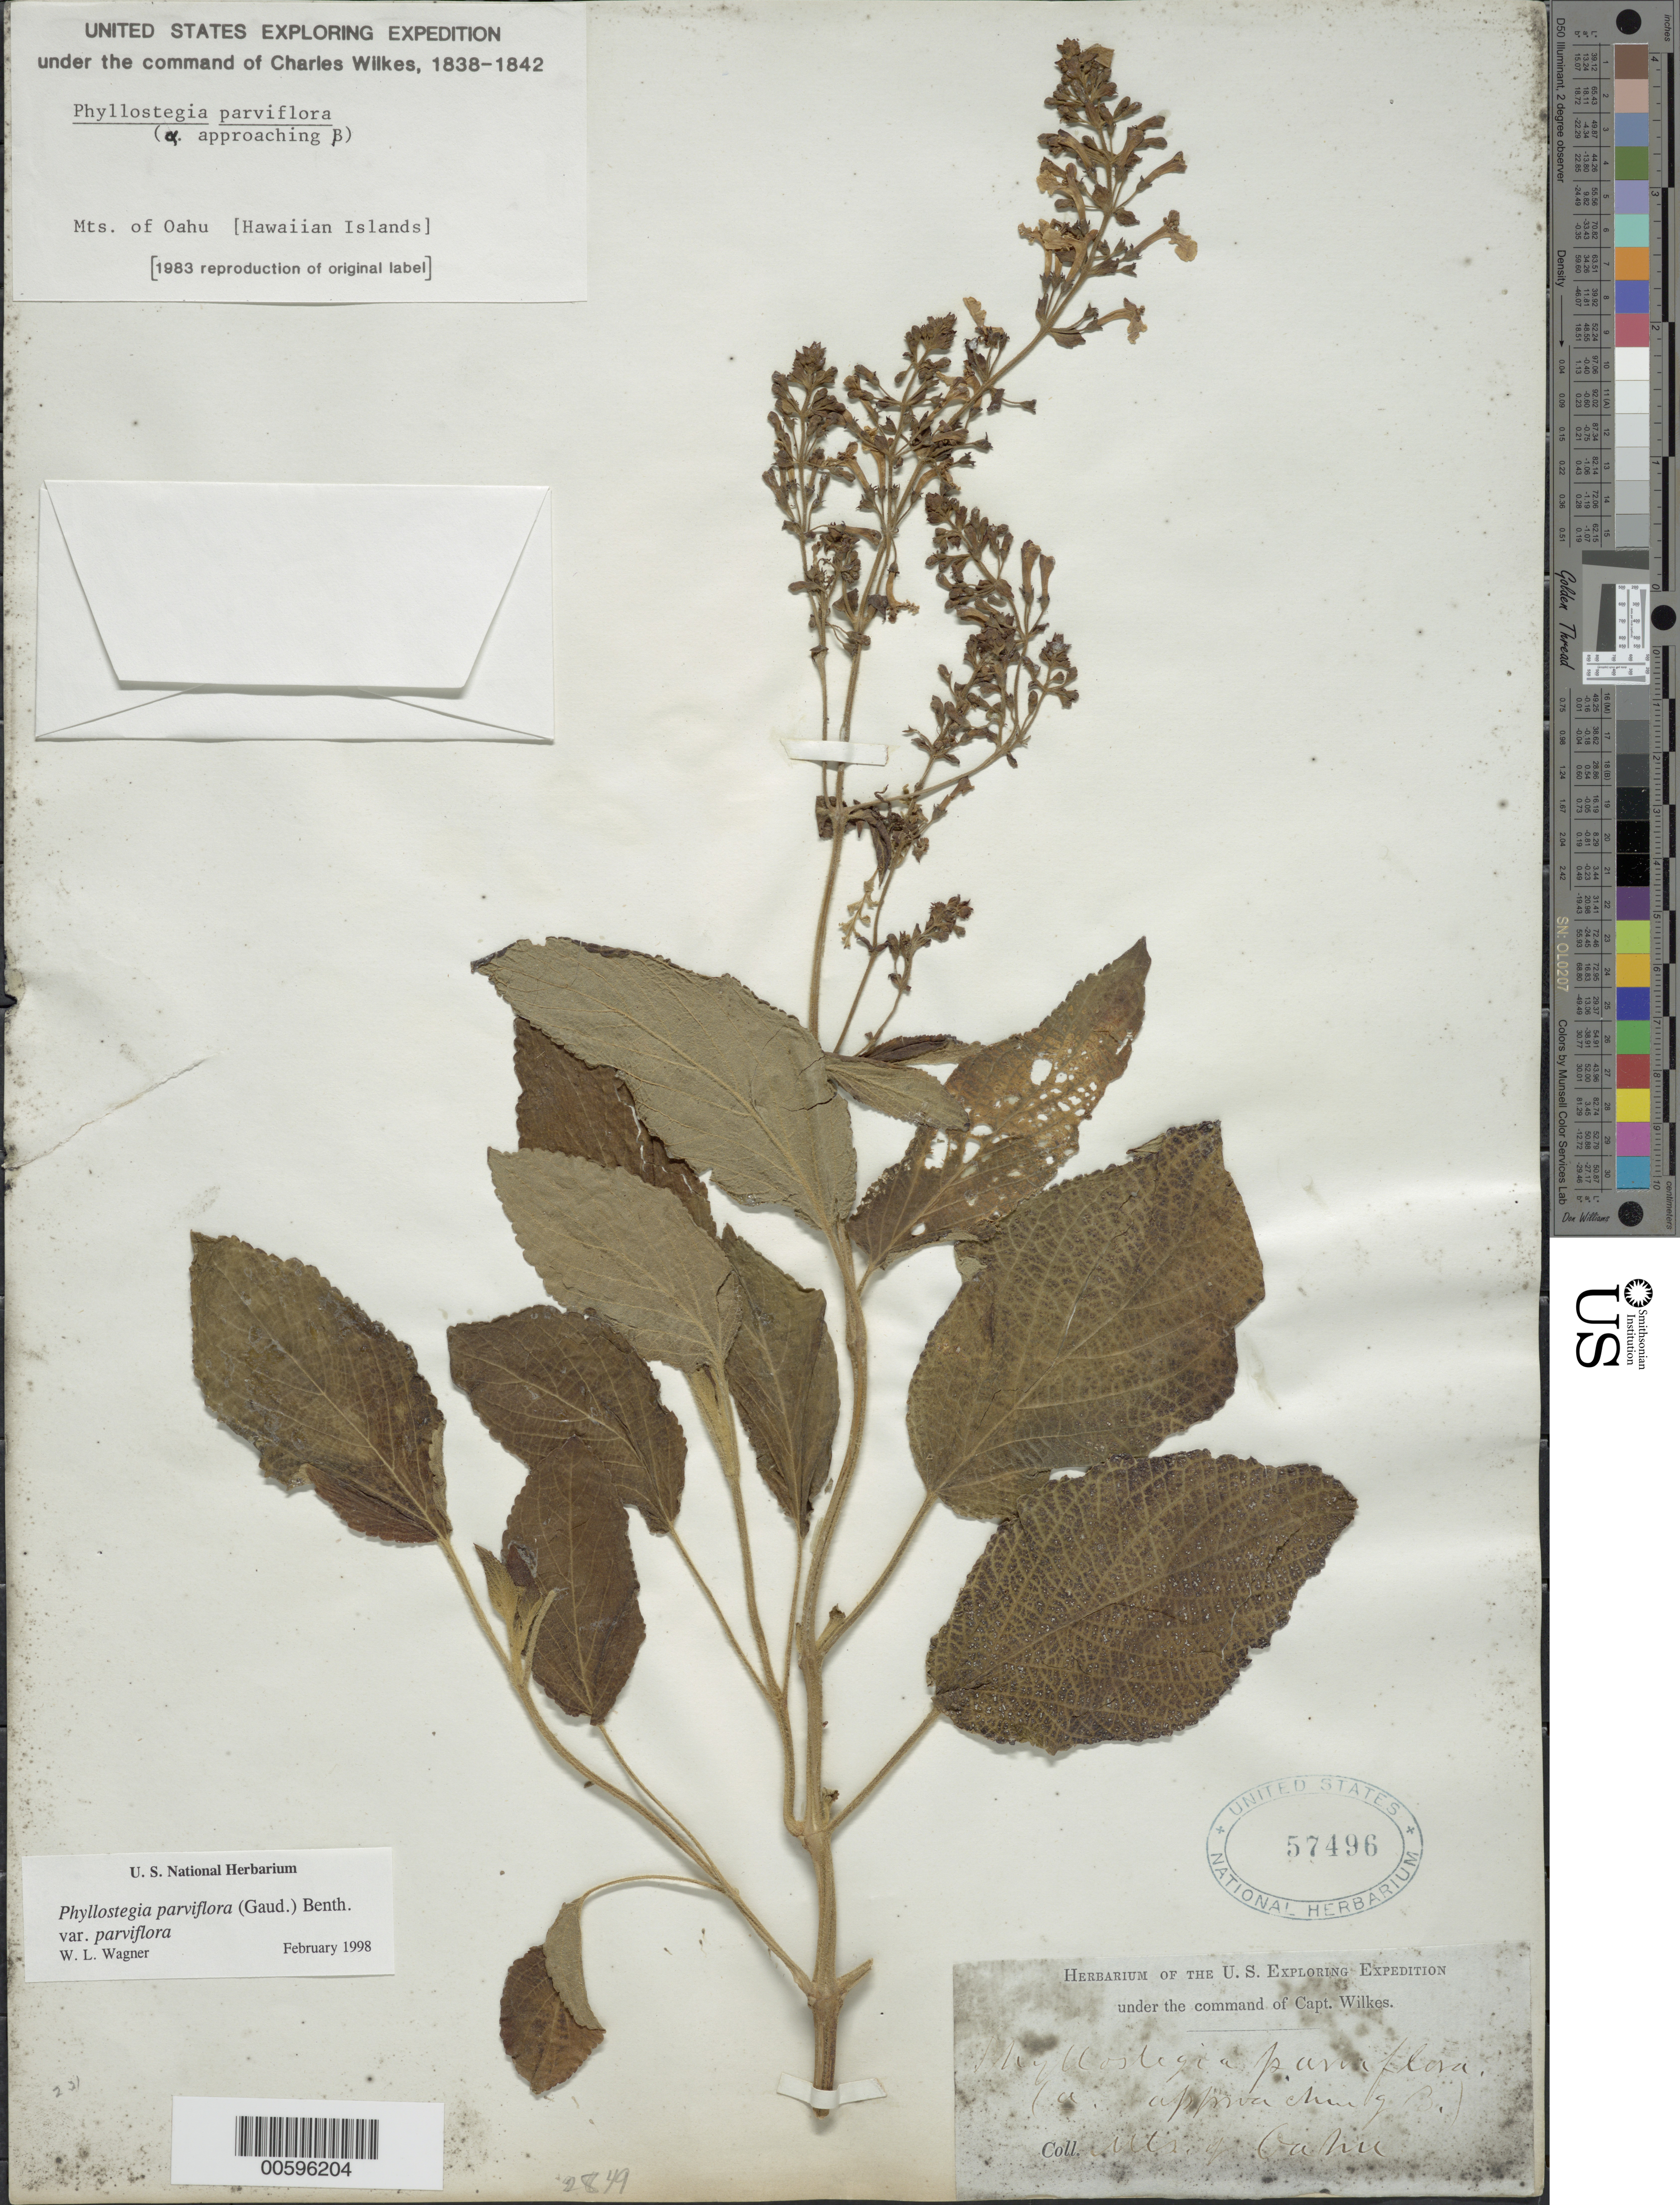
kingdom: Plantae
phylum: Tracheophyta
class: Magnoliopsida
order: Lamiales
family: Lamiaceae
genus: Phyllostegia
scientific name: Phyllostegia parviflora var. parviflora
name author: (Gaudich.) Benth.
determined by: Wagner, W. L., (BOT), Smithsonian Institution - National Museum of Natural History (UNITED STATES)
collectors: Wilkes Explor. Exped.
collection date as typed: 0 1838 to 0 1842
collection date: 1838/1842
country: United States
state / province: Hawaii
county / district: Honolulu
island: Oahu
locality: Mts. of Oahu.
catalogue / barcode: US 57496